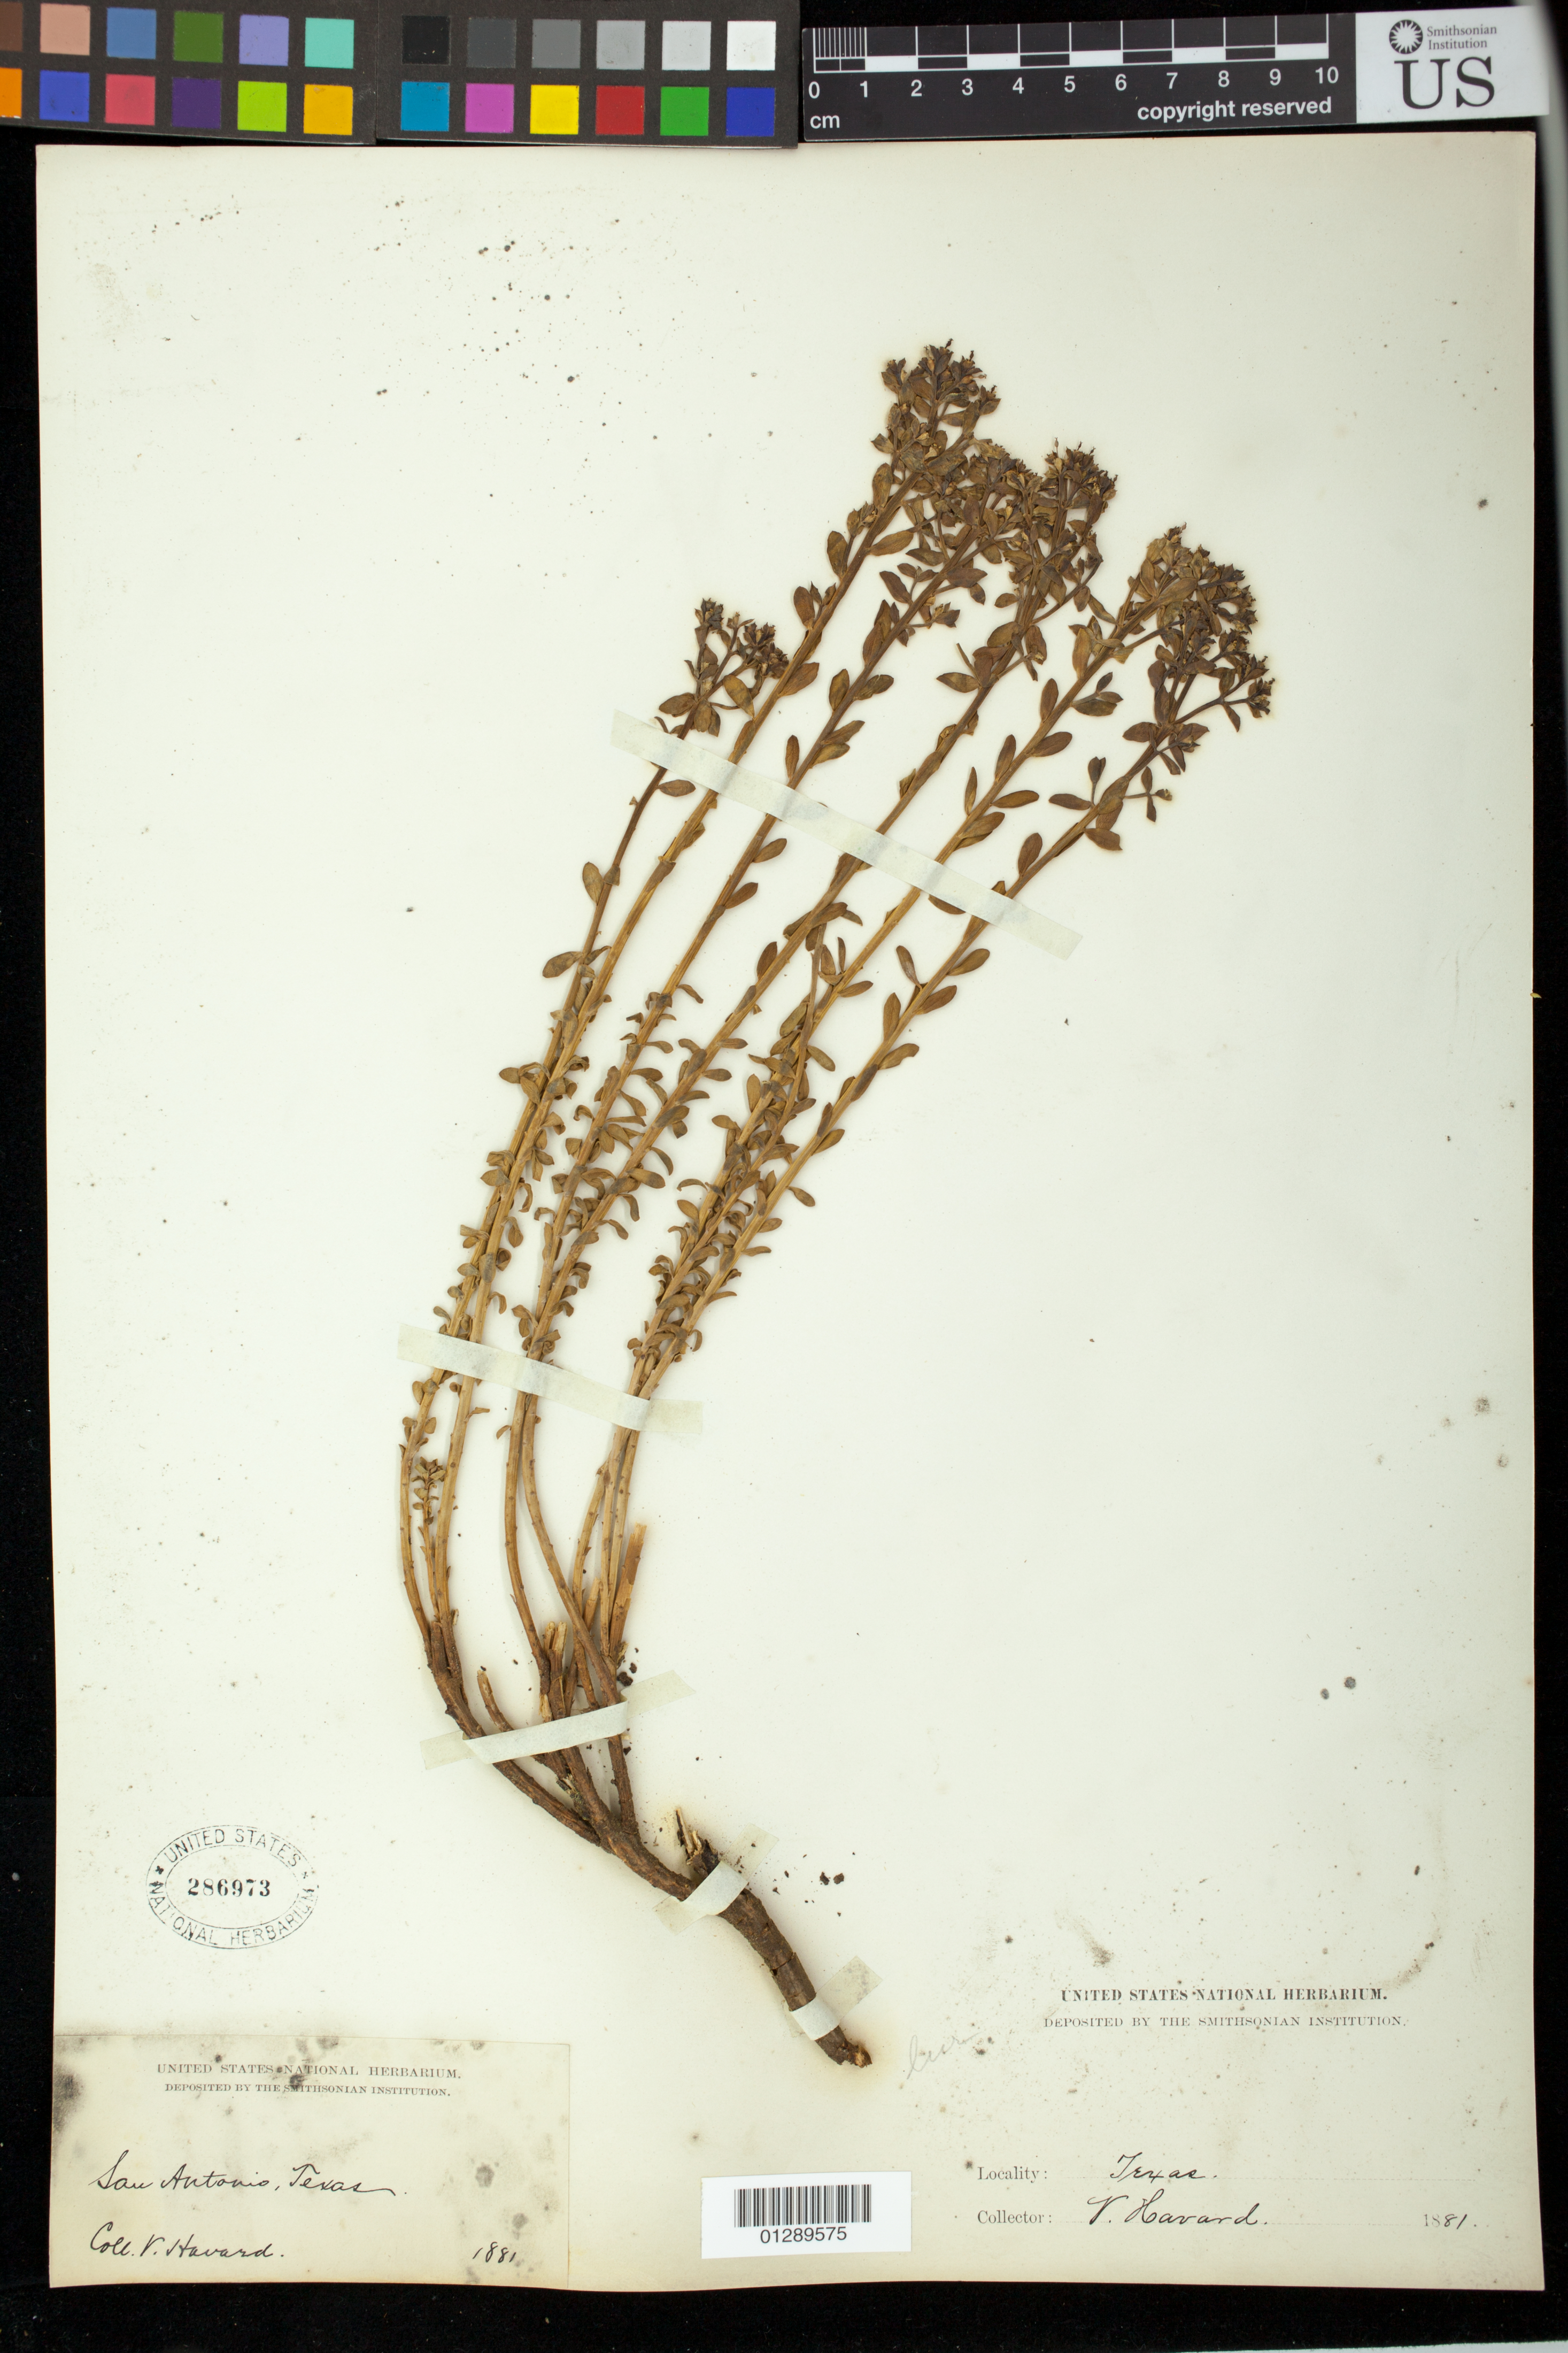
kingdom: Plantae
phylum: Tracheophyta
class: Magnoliopsida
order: Malpighiales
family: Euphorbiaceae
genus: Euphorbia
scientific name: Euphorbia lurida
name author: Engelm.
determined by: Mayfield, M. H.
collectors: V. Havard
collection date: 1881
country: United States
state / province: Texas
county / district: Bexar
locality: San Antonio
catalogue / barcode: US 286973